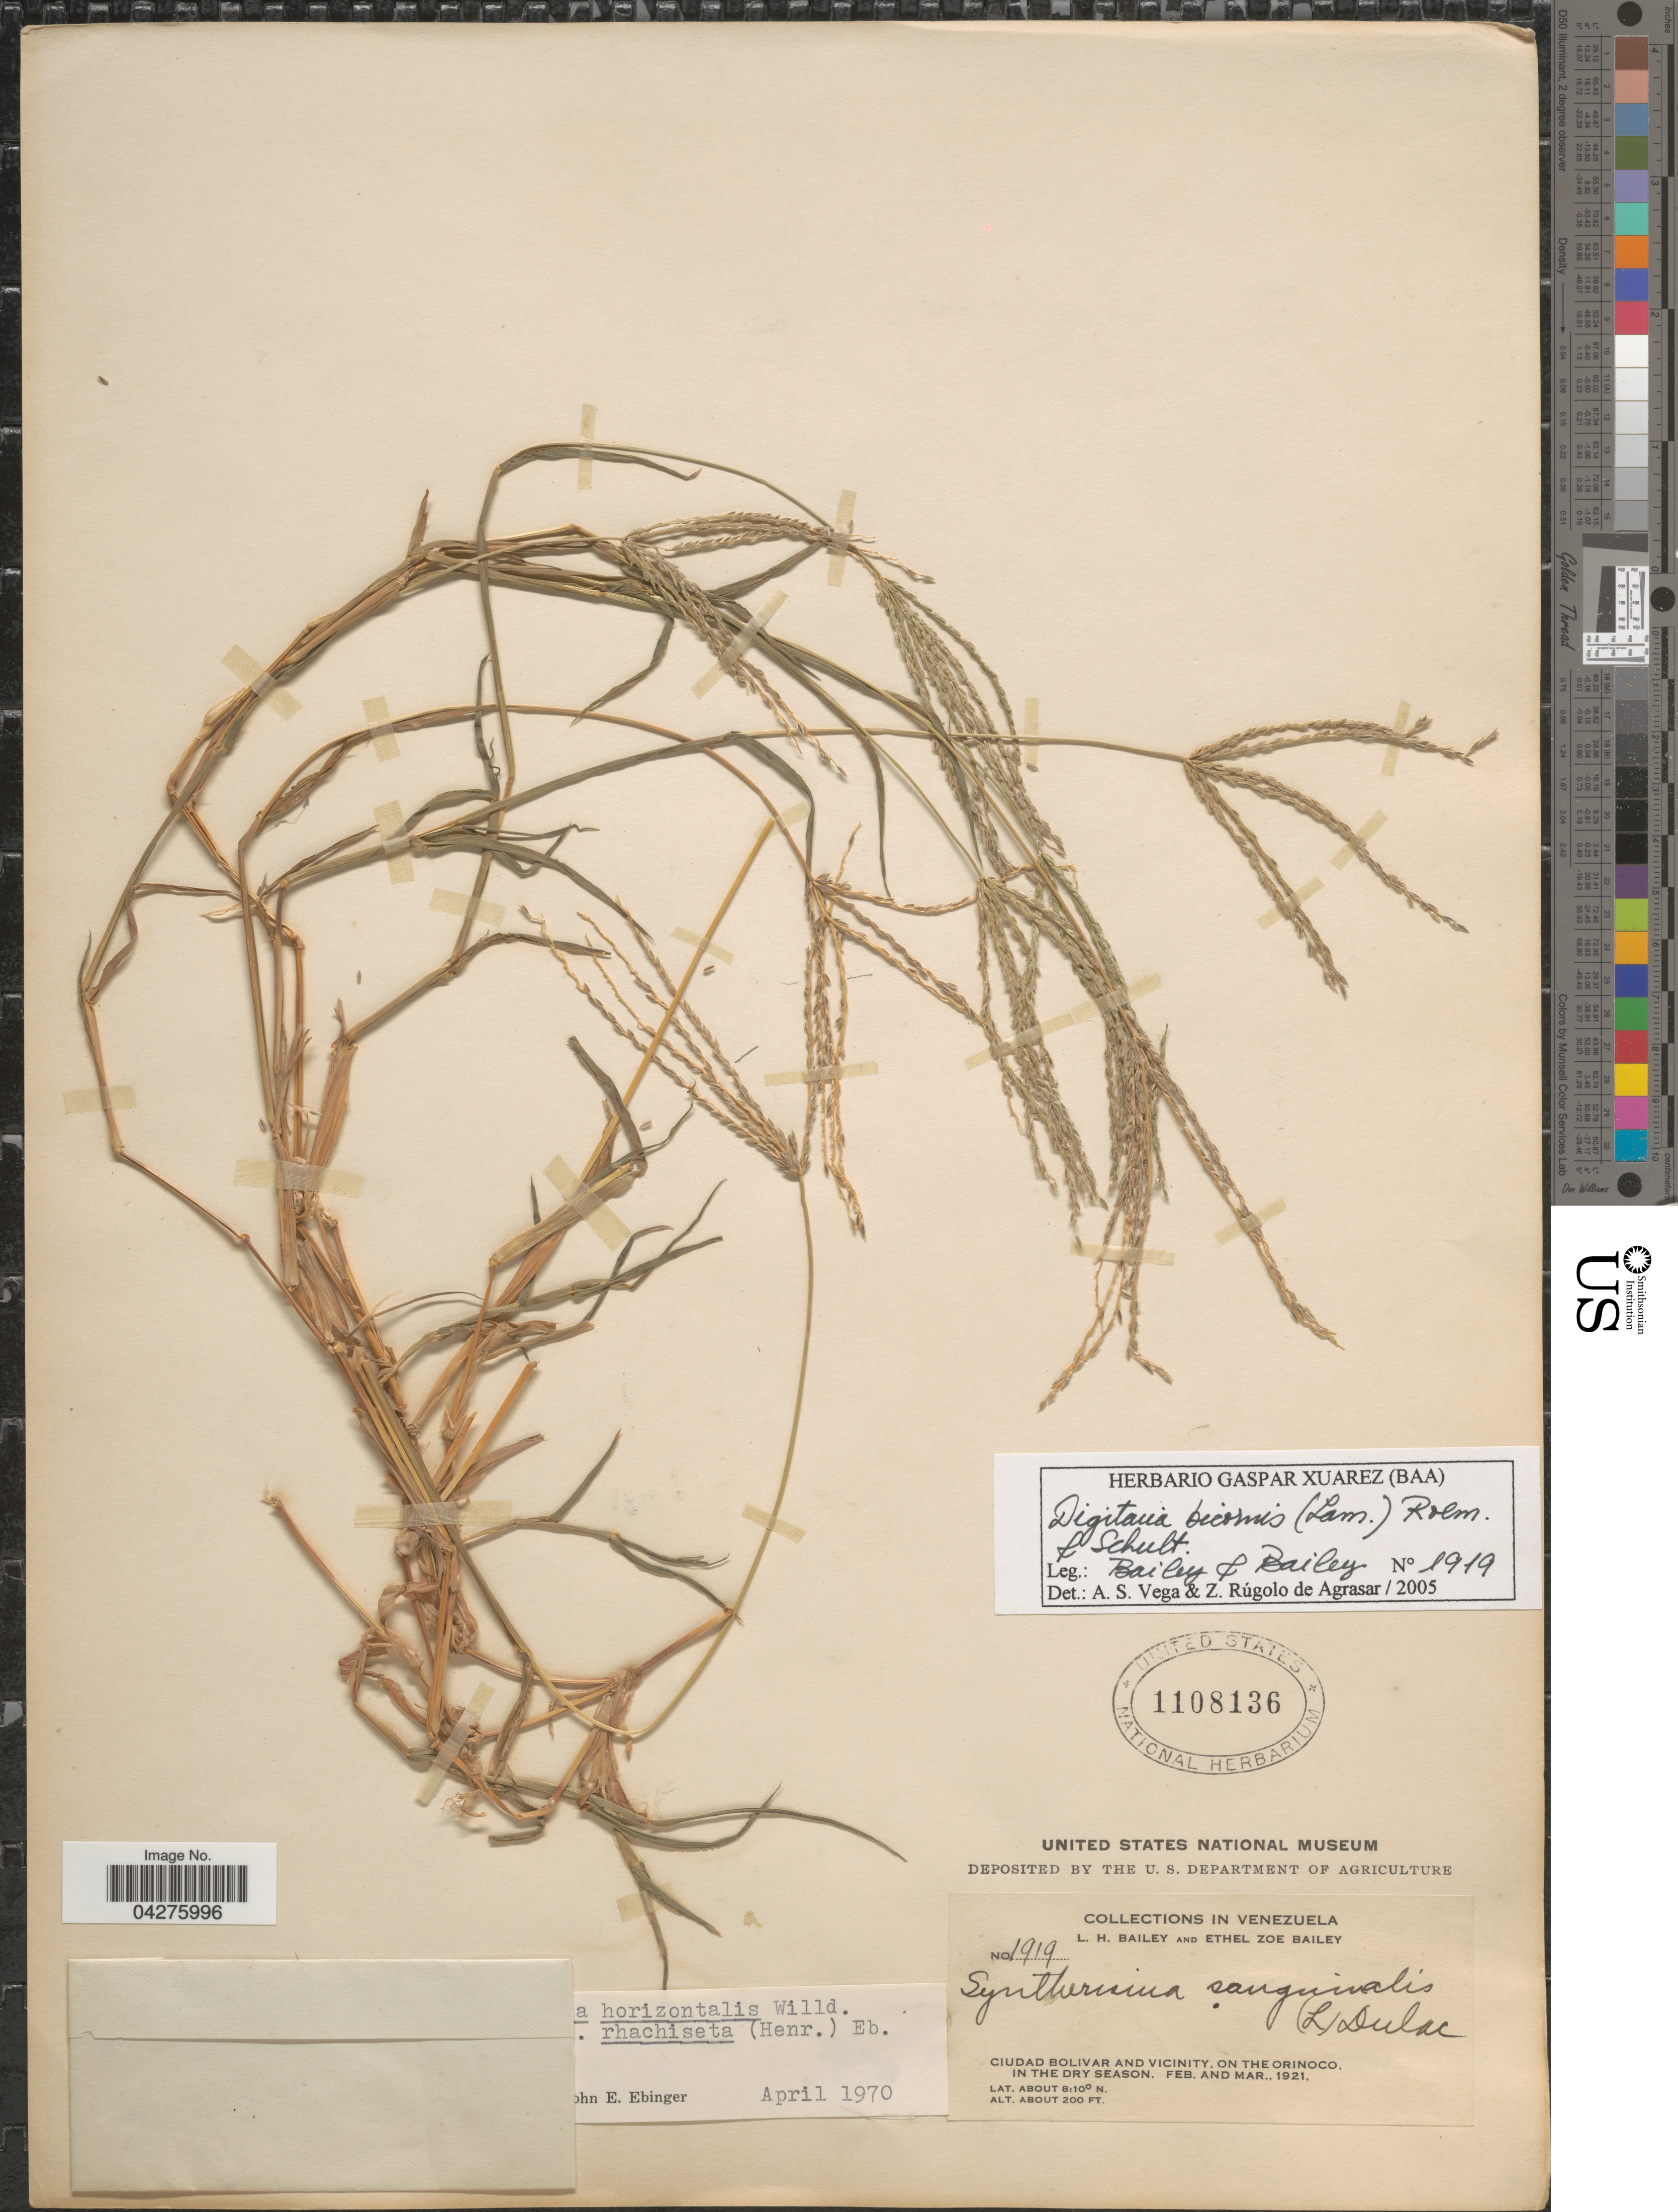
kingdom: Plantae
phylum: Tracheophyta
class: Liliopsida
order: Poales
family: Poaceae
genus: Digitaria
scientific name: Digitaria bicornis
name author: (Lam.) Roem. & Schult.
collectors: L. H. Bailey & E. Z. Bailey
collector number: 1919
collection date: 1921-02/1921-03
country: Venezuela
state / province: Bolivar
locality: Ciudad Bolivar and Vicinity, on the Orinoco, in the dry season.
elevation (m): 61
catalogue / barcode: US 1108136